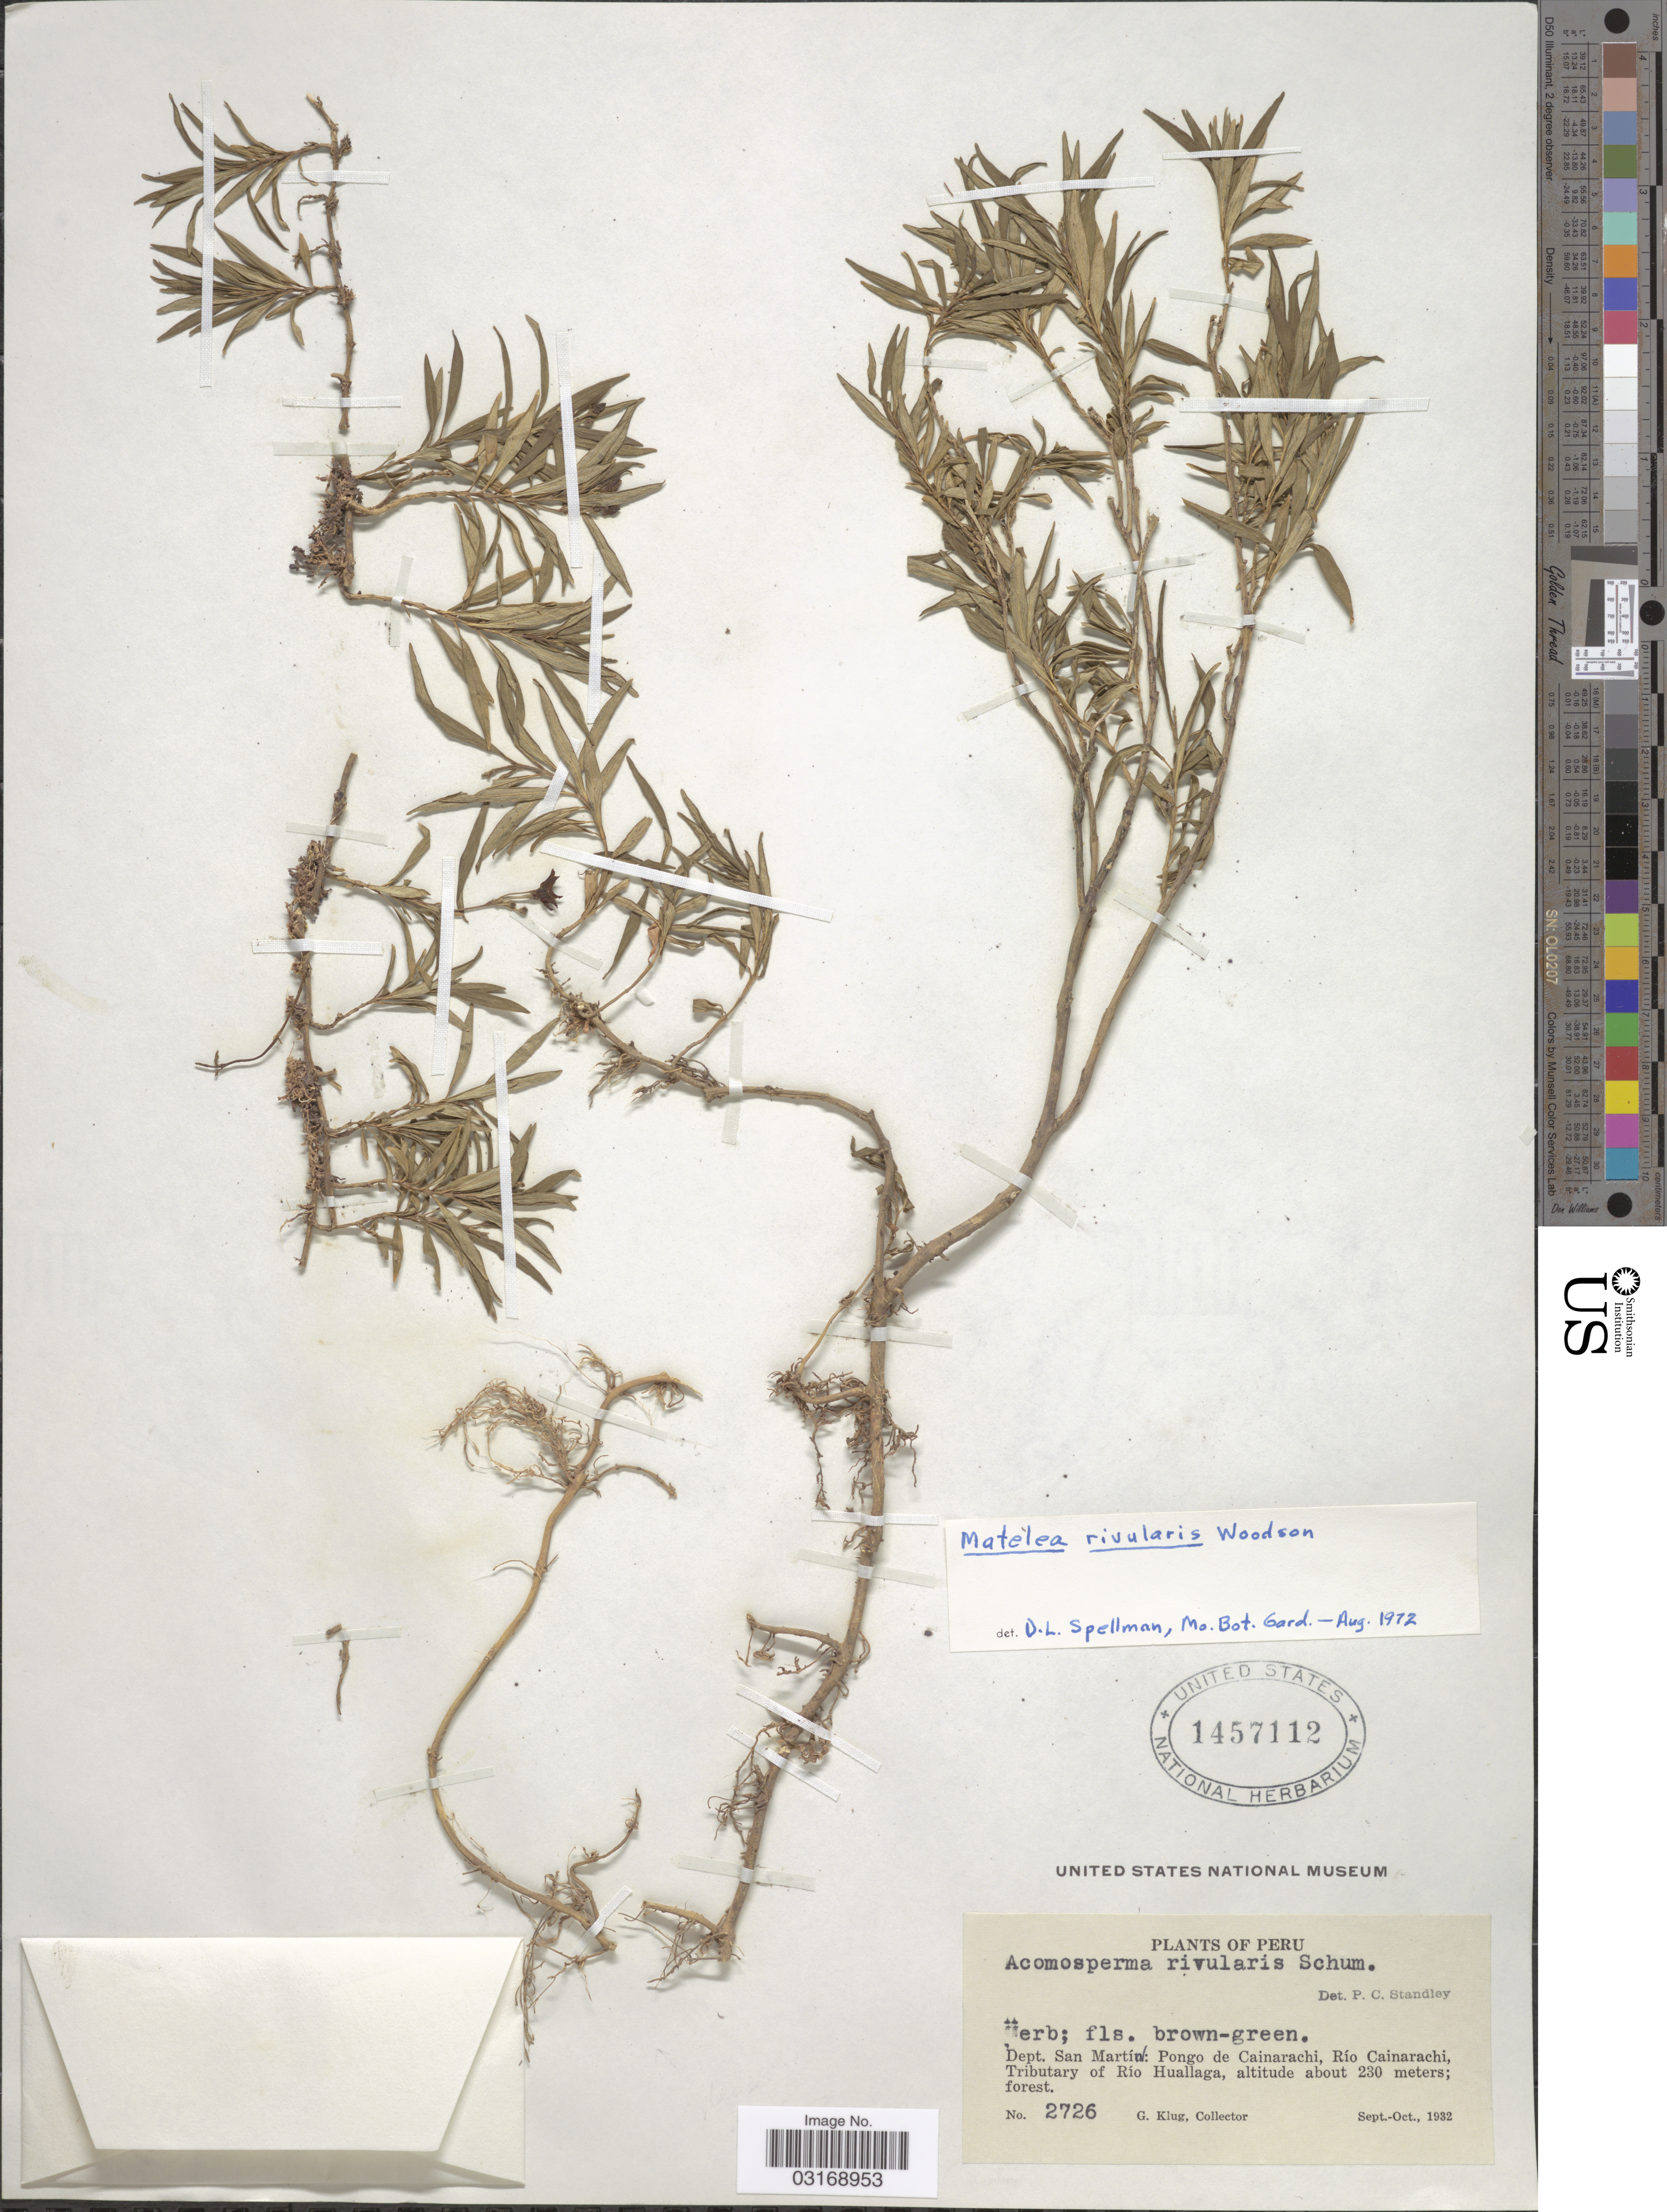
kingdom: Plantae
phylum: Tracheophyta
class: Magnoliopsida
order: Gentianales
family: Apocynaceae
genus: Matelea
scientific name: Matelea rivularis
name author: Woodson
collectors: G. Klug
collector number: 2726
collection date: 1932-09/1932-10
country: Peru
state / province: San Martín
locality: Dept. San Martín: Pongo de Cainarachi, Río Cainarachi, Tributary of Río Huallaga.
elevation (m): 230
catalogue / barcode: US 1457112